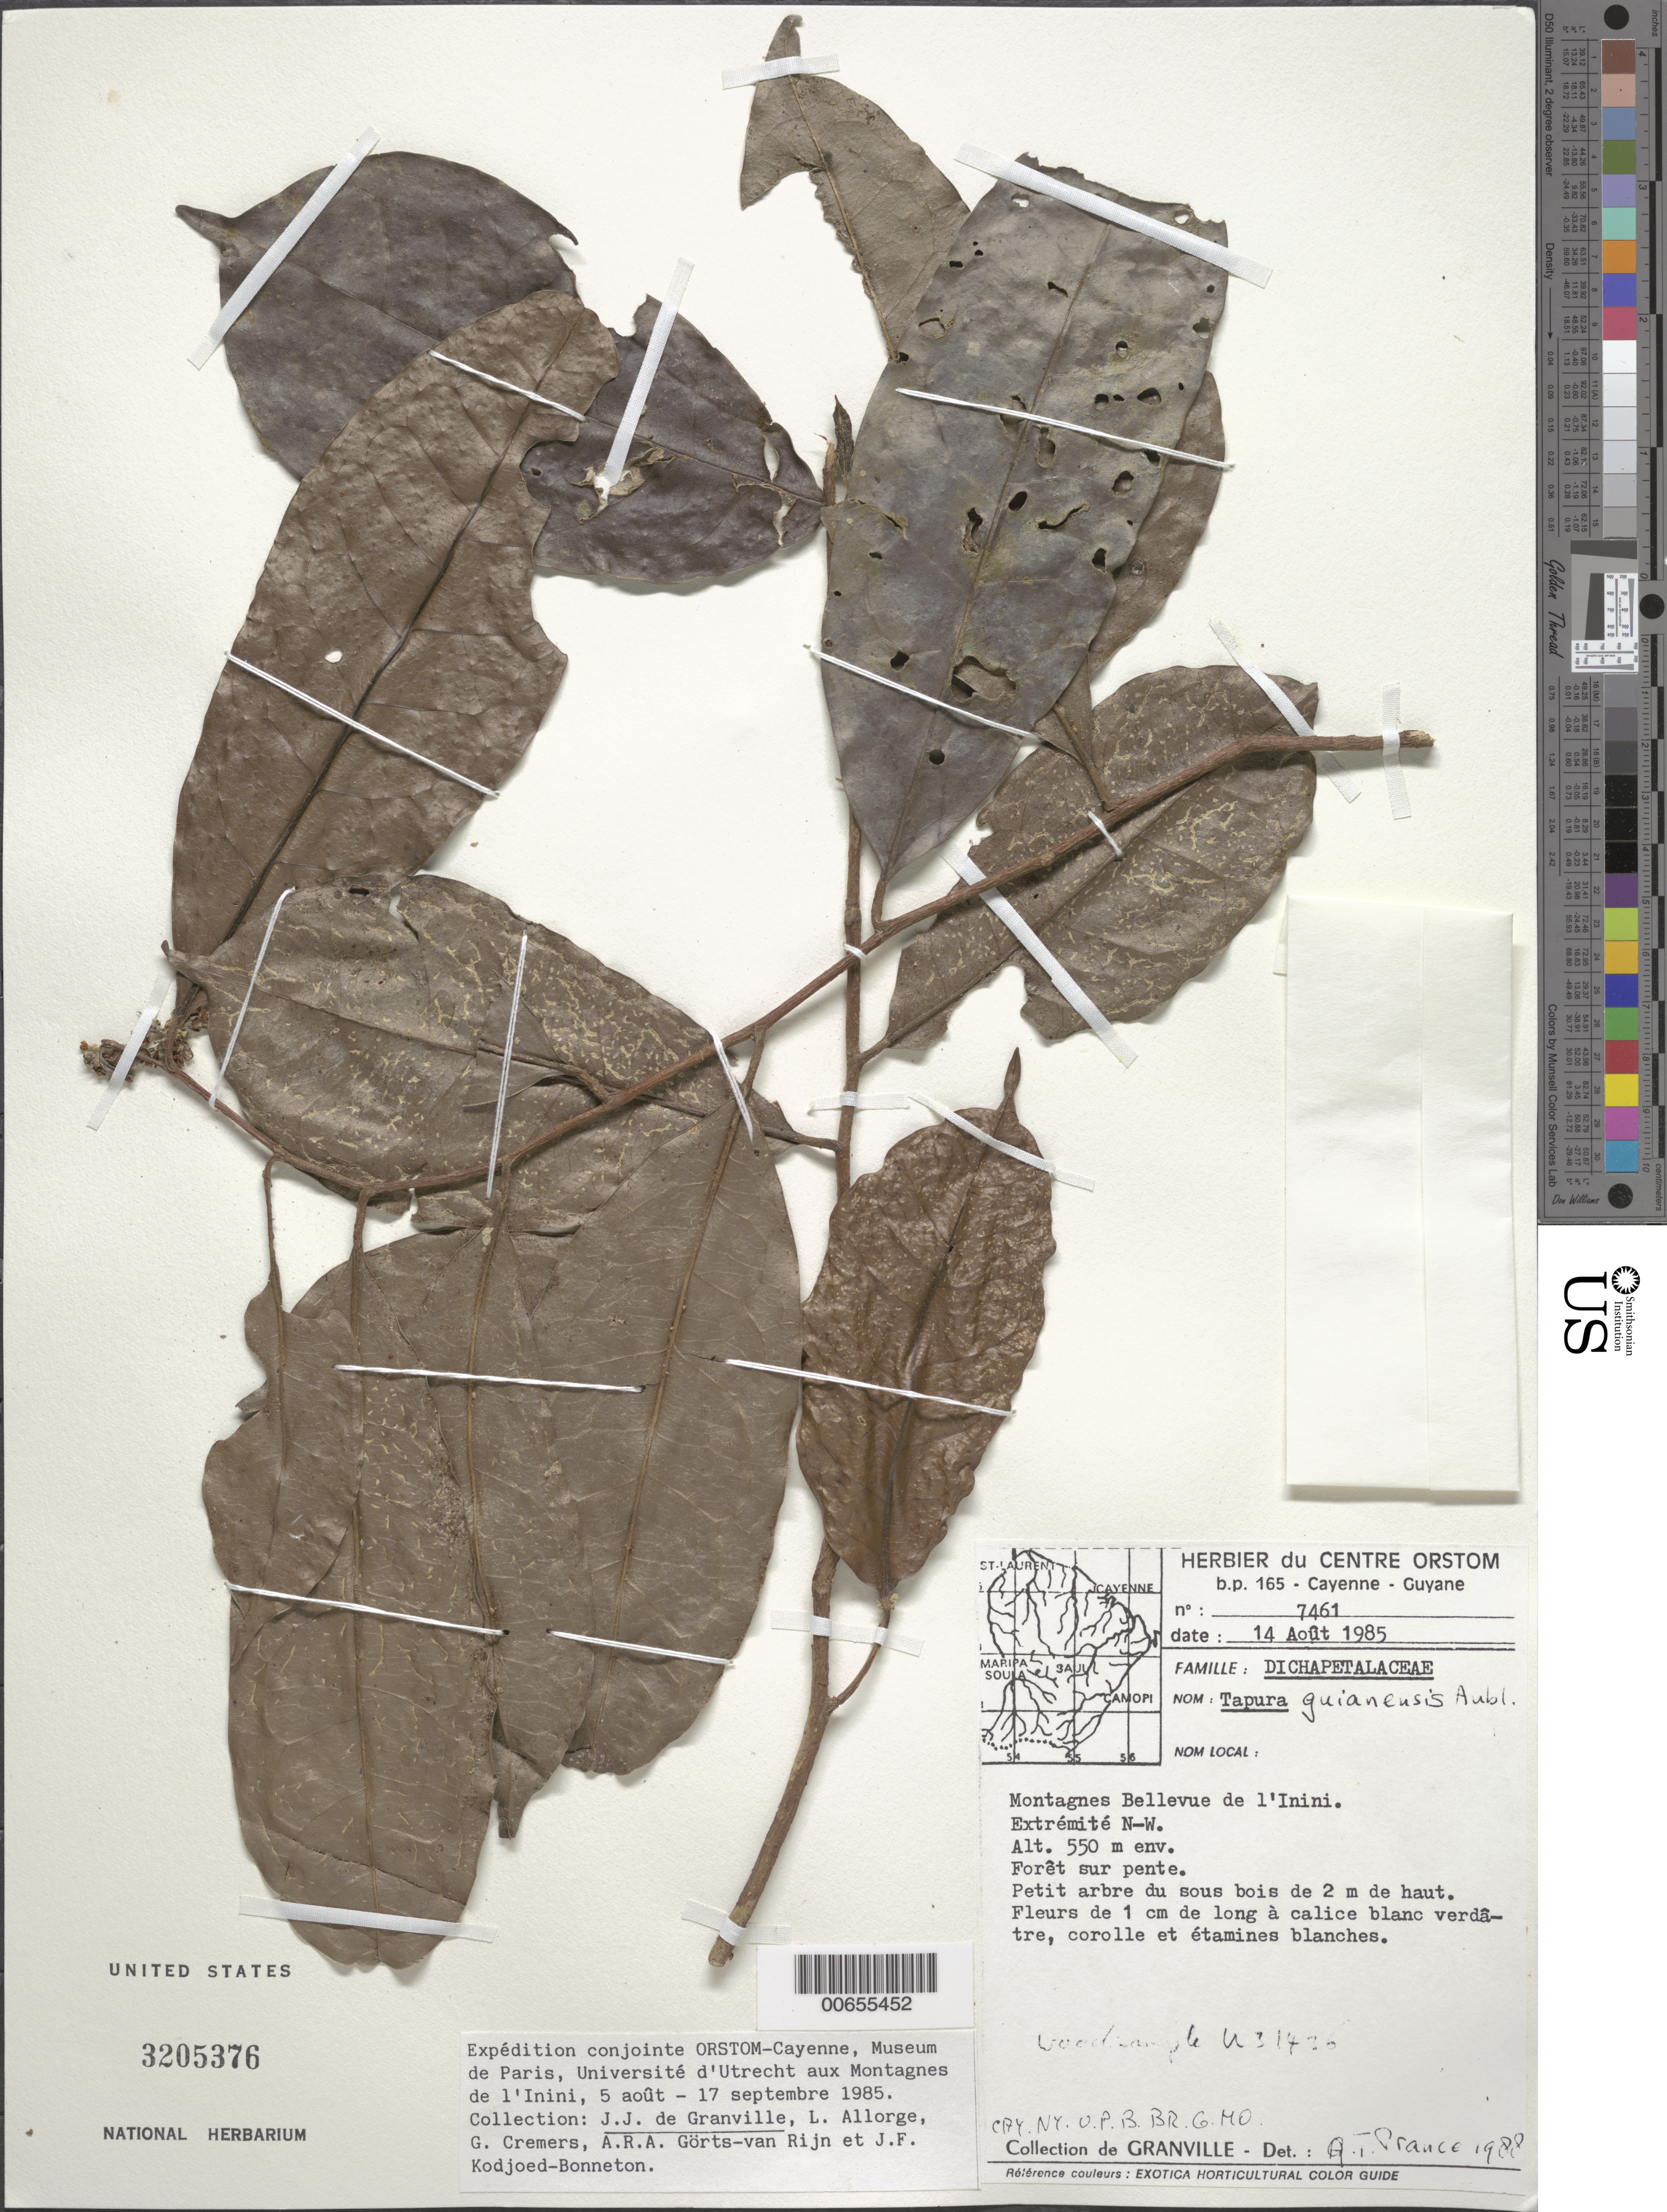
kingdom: Plantae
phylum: Tracheophyta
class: Magnoliopsida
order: Malpighiales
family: Dichapetalaceae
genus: Tapura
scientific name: Tapura guianensis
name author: Aubl.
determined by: Prance, G. T.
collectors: J.-J. de Granville, L. Allorge, G. Cremers, A. .R. A. Görts-van Rijn & J. Kodjoed-Bonneton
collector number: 7461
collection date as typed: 14-Aug-85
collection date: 1985-08-14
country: French Guiana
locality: Montagnes Bellevue de l'Inini, extrémité N-W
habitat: Forêt sur pente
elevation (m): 550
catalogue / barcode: US 3205376